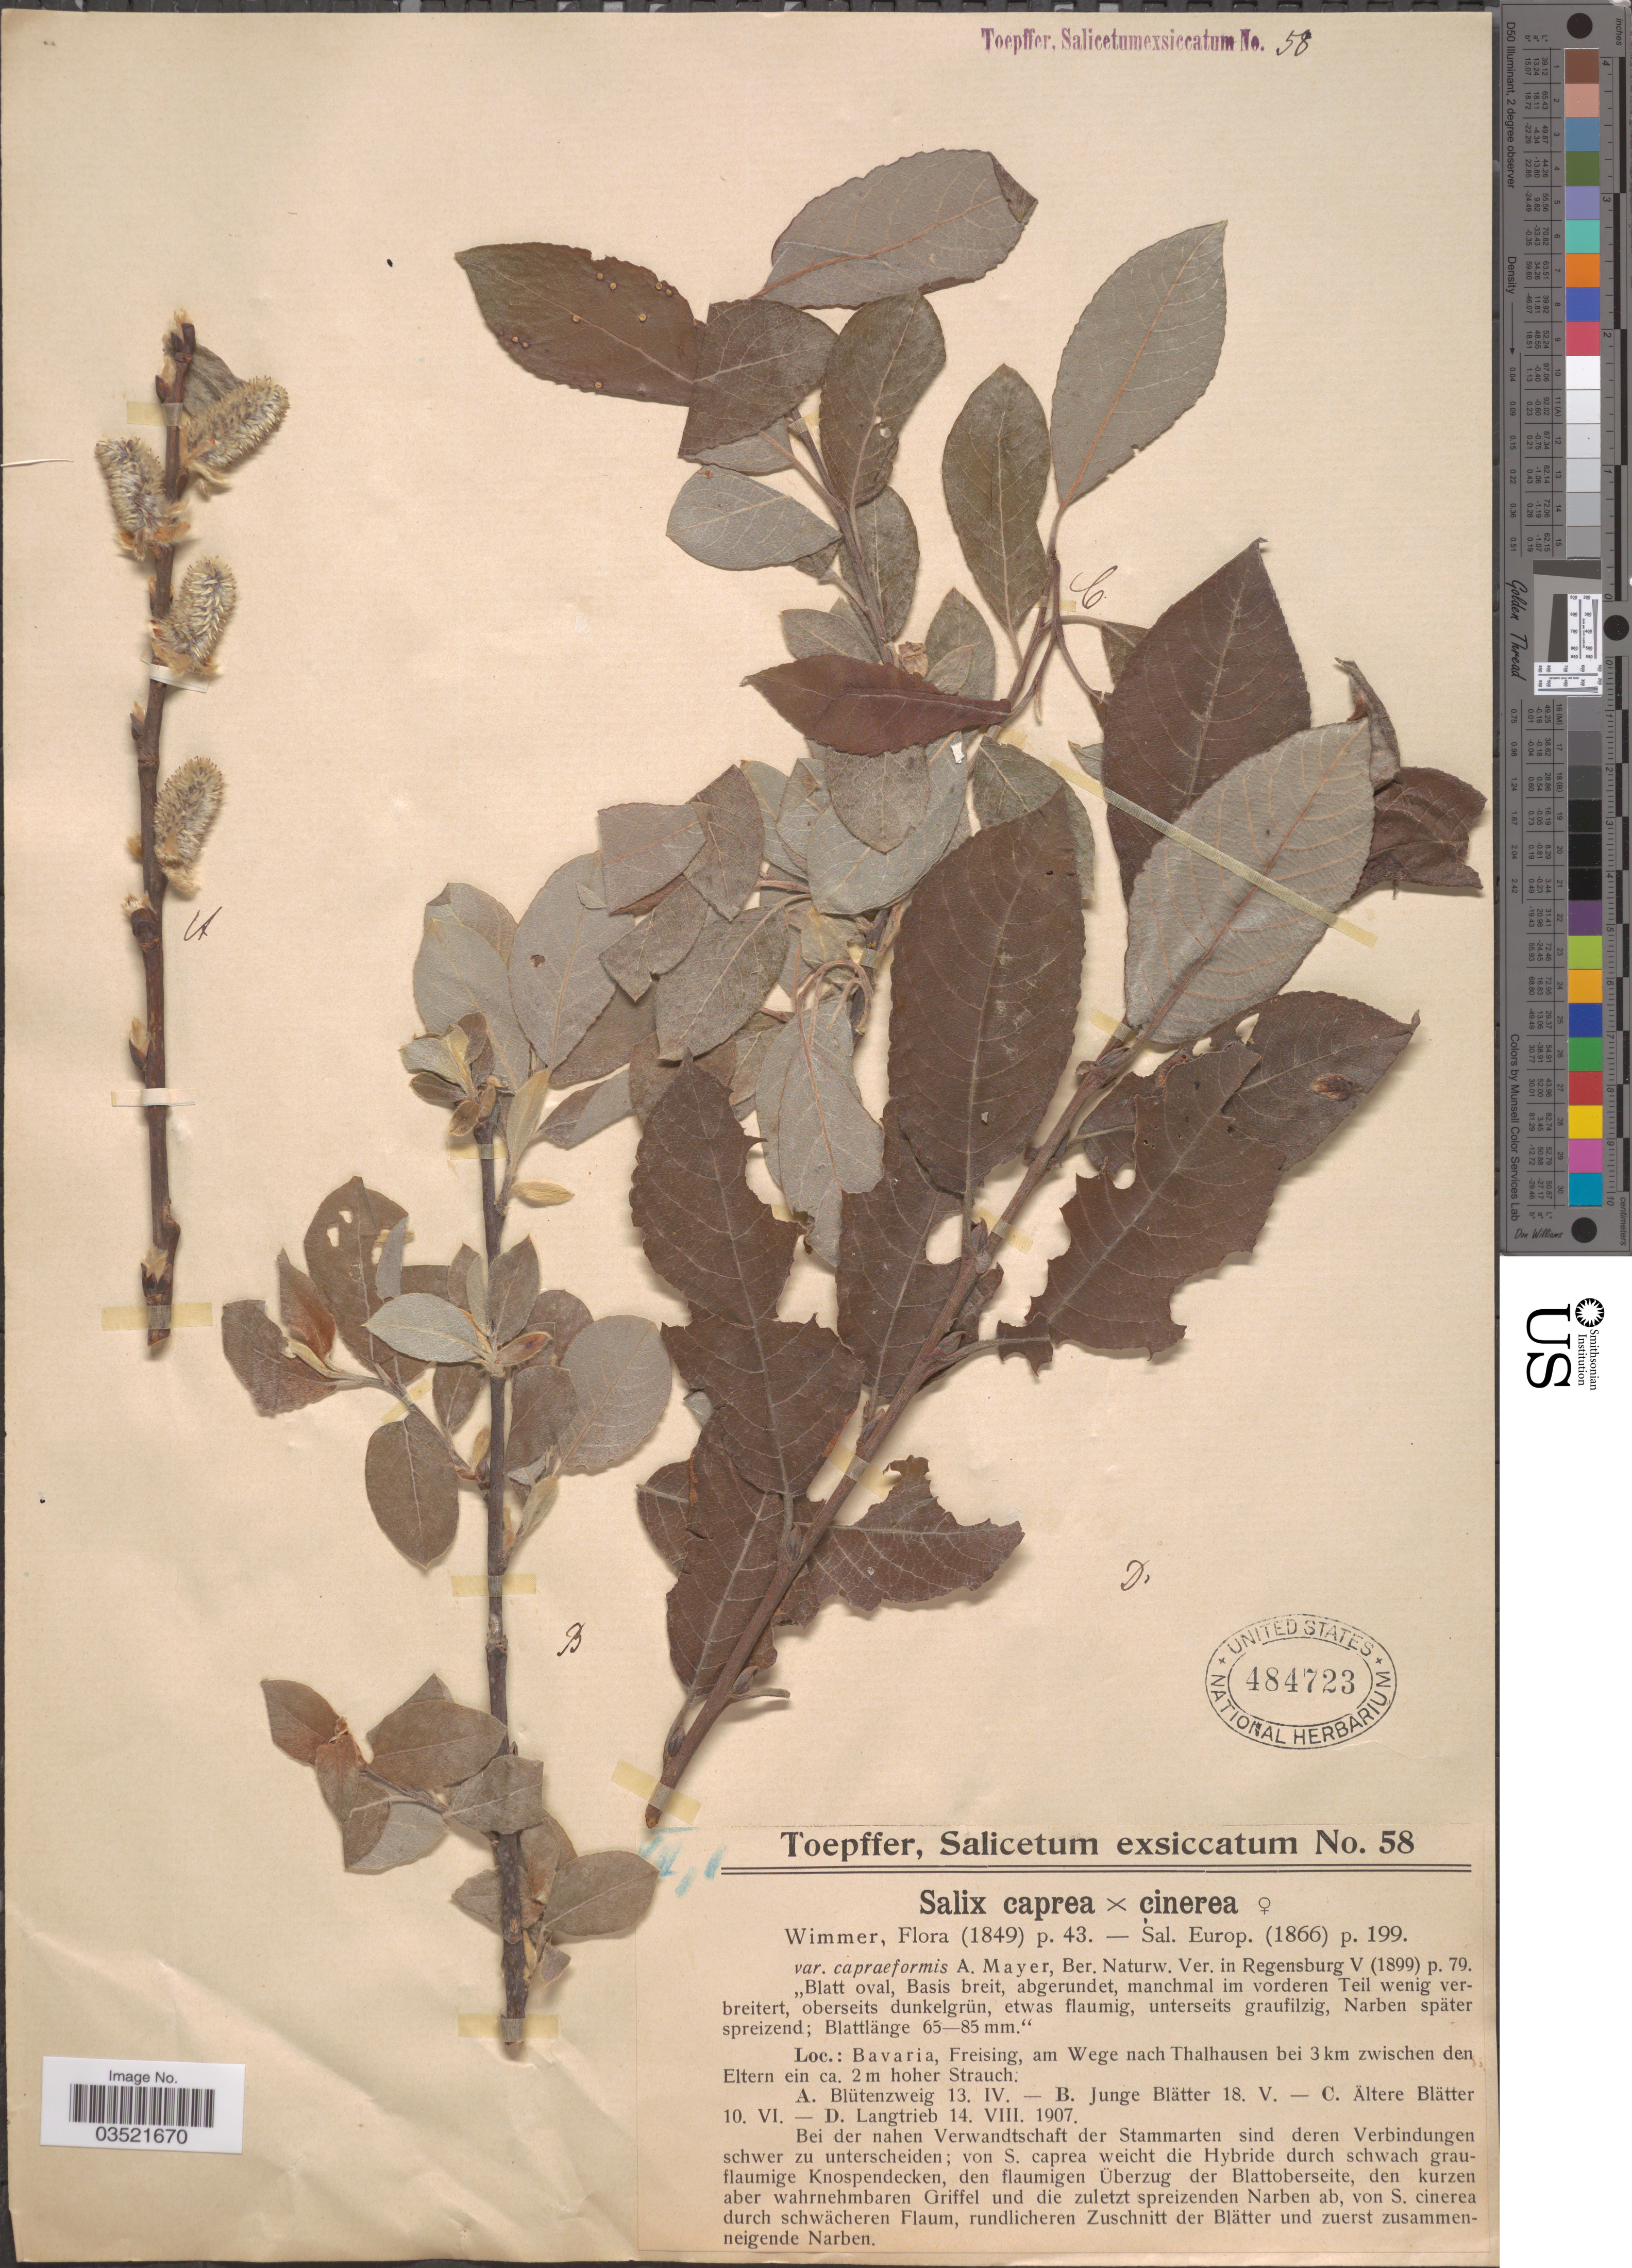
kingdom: Plantae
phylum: Tracheophyta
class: Magnoliopsida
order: Malpighiales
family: Salicaceae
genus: Salix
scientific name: Salix caprea x S. cinerea var. capraeformis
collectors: A. Toepffer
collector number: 58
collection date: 1907-04-13/1907-08-14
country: Germany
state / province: Bayern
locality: Bavaria, Freising, am Wege nach Thalhausen bei 3 km zwischen den Eltern ein ca. 2 m. hoher Strauch.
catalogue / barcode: US 484723